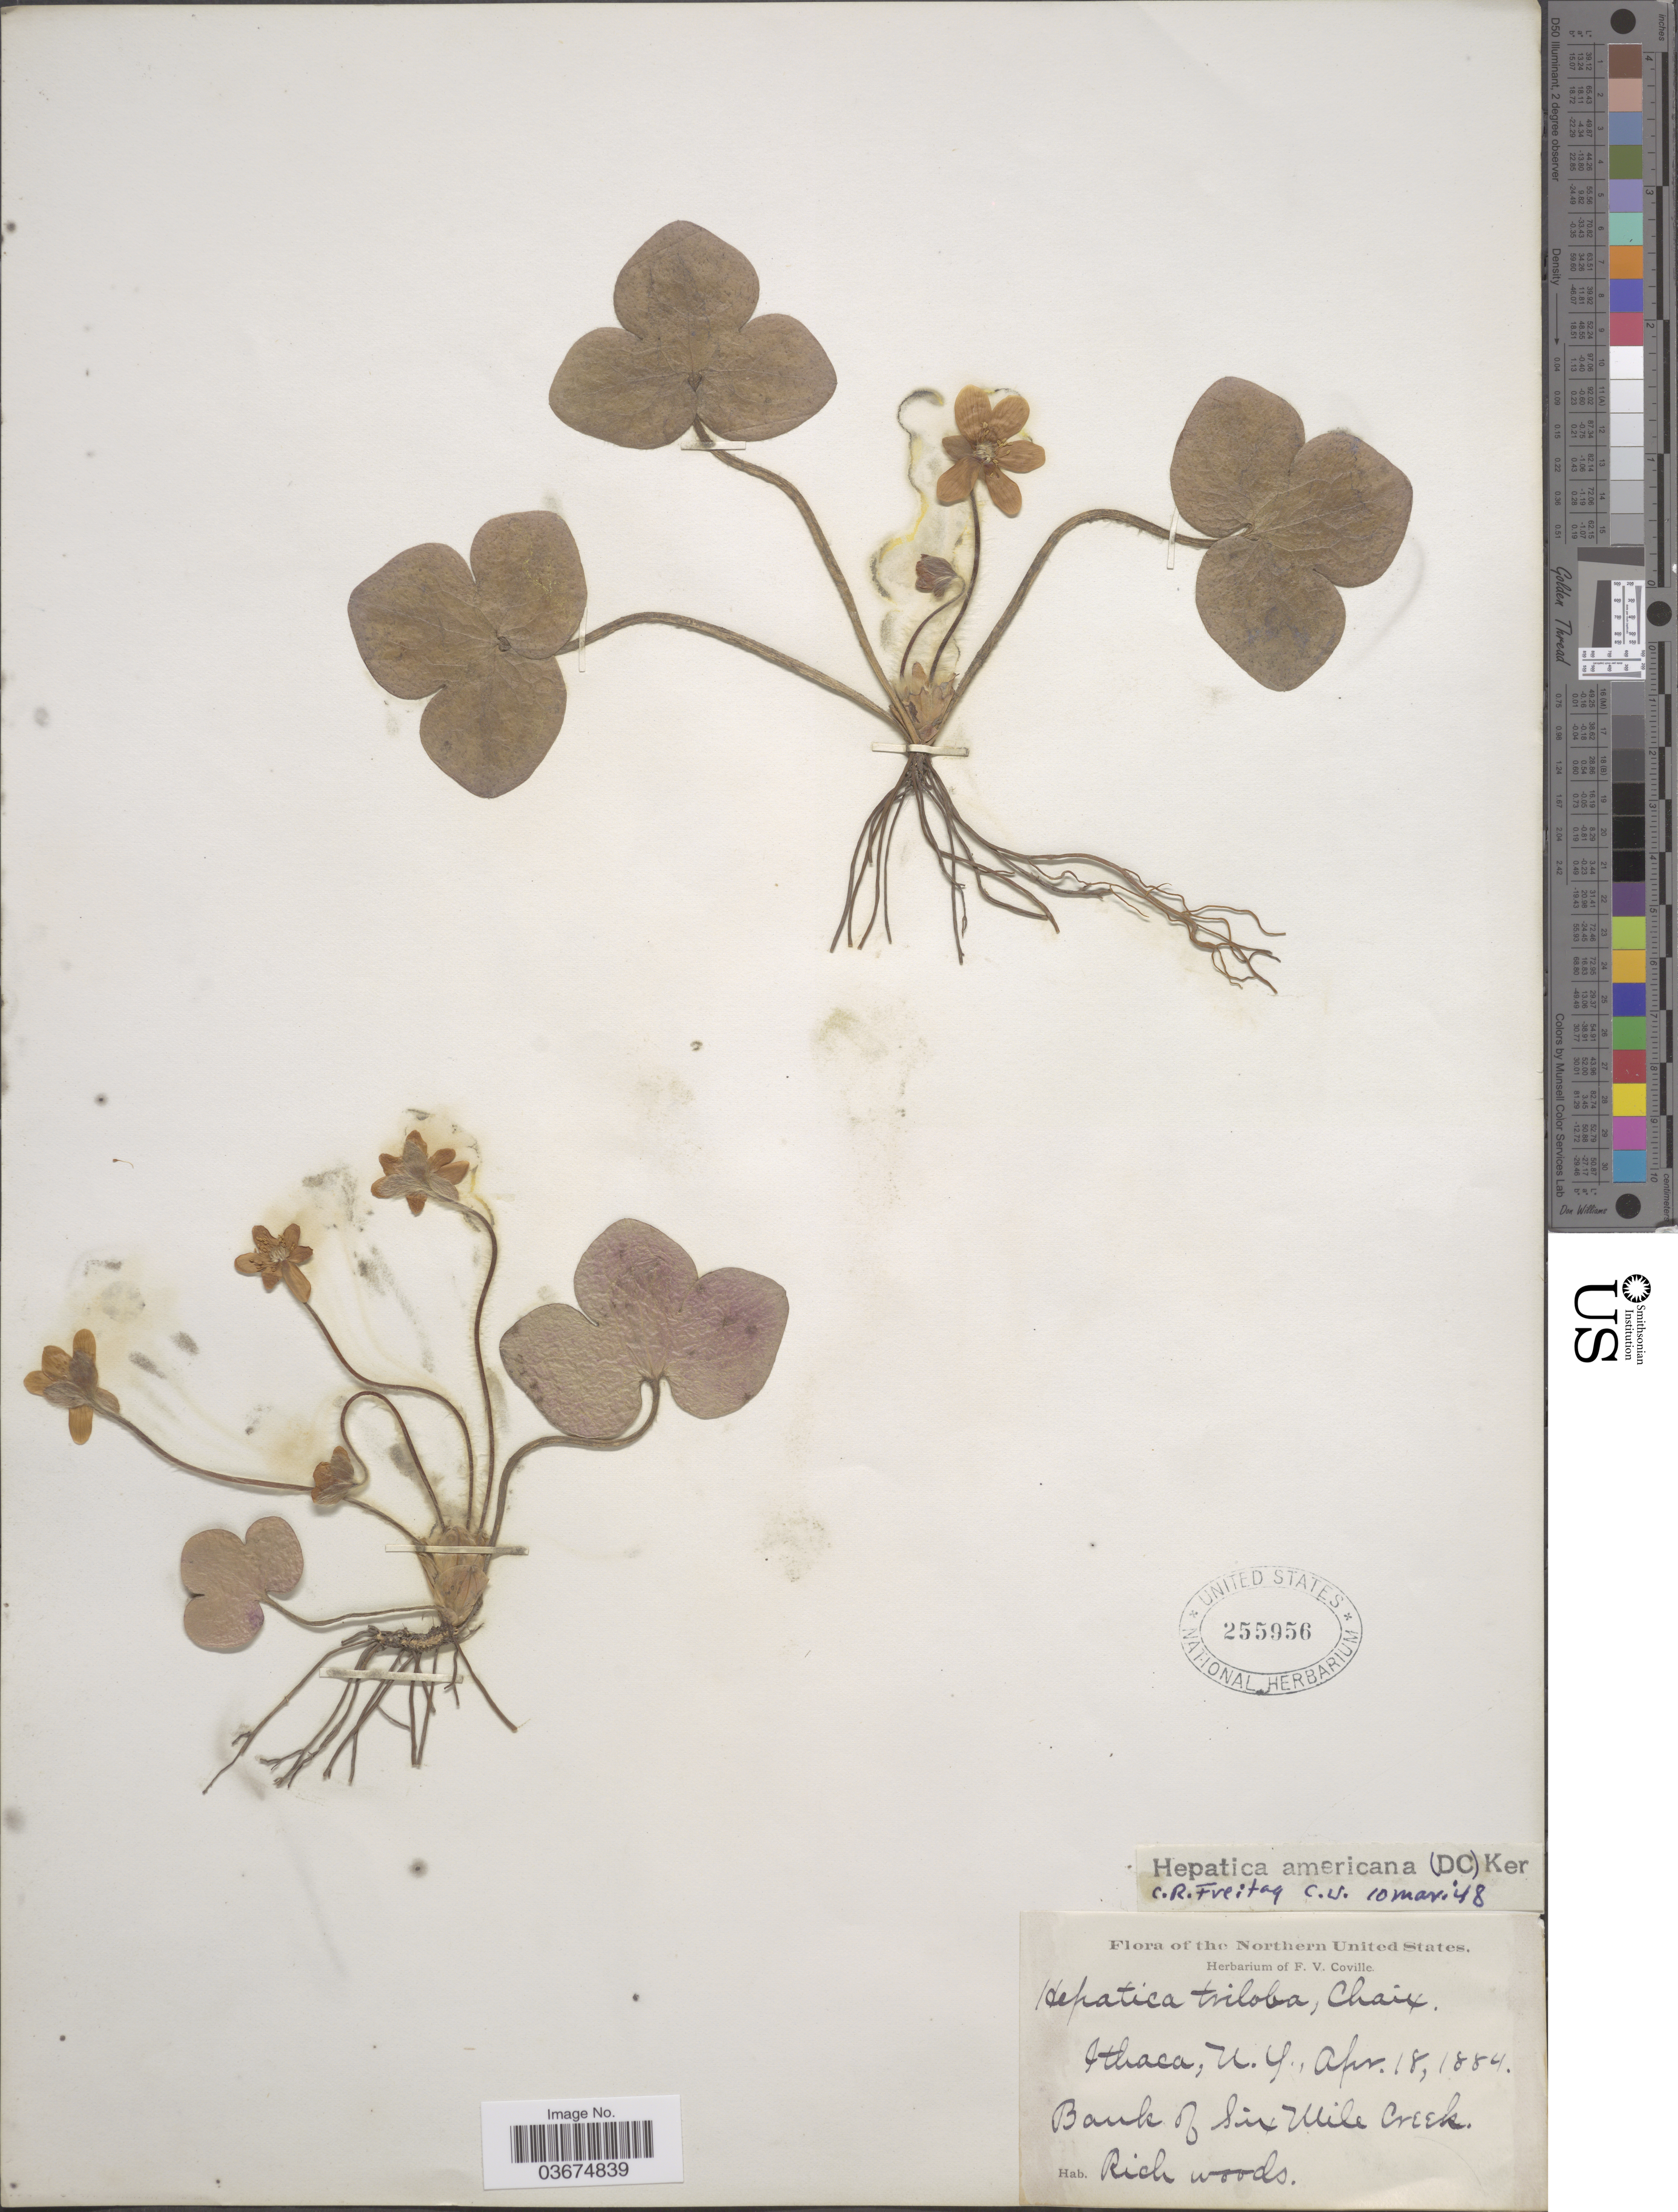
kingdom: Plantae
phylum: Tracheophyta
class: Magnoliopsida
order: Ranunculales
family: Ranunculaceae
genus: Hepatica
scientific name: Hepatica americana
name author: (DC.) Ker Gawl.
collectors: ex herb. F. V. Coville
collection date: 1884-04-18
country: United States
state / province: New York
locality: Northern United States. Ithaca. Banks of Six Mile Creek.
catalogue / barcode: US 255956